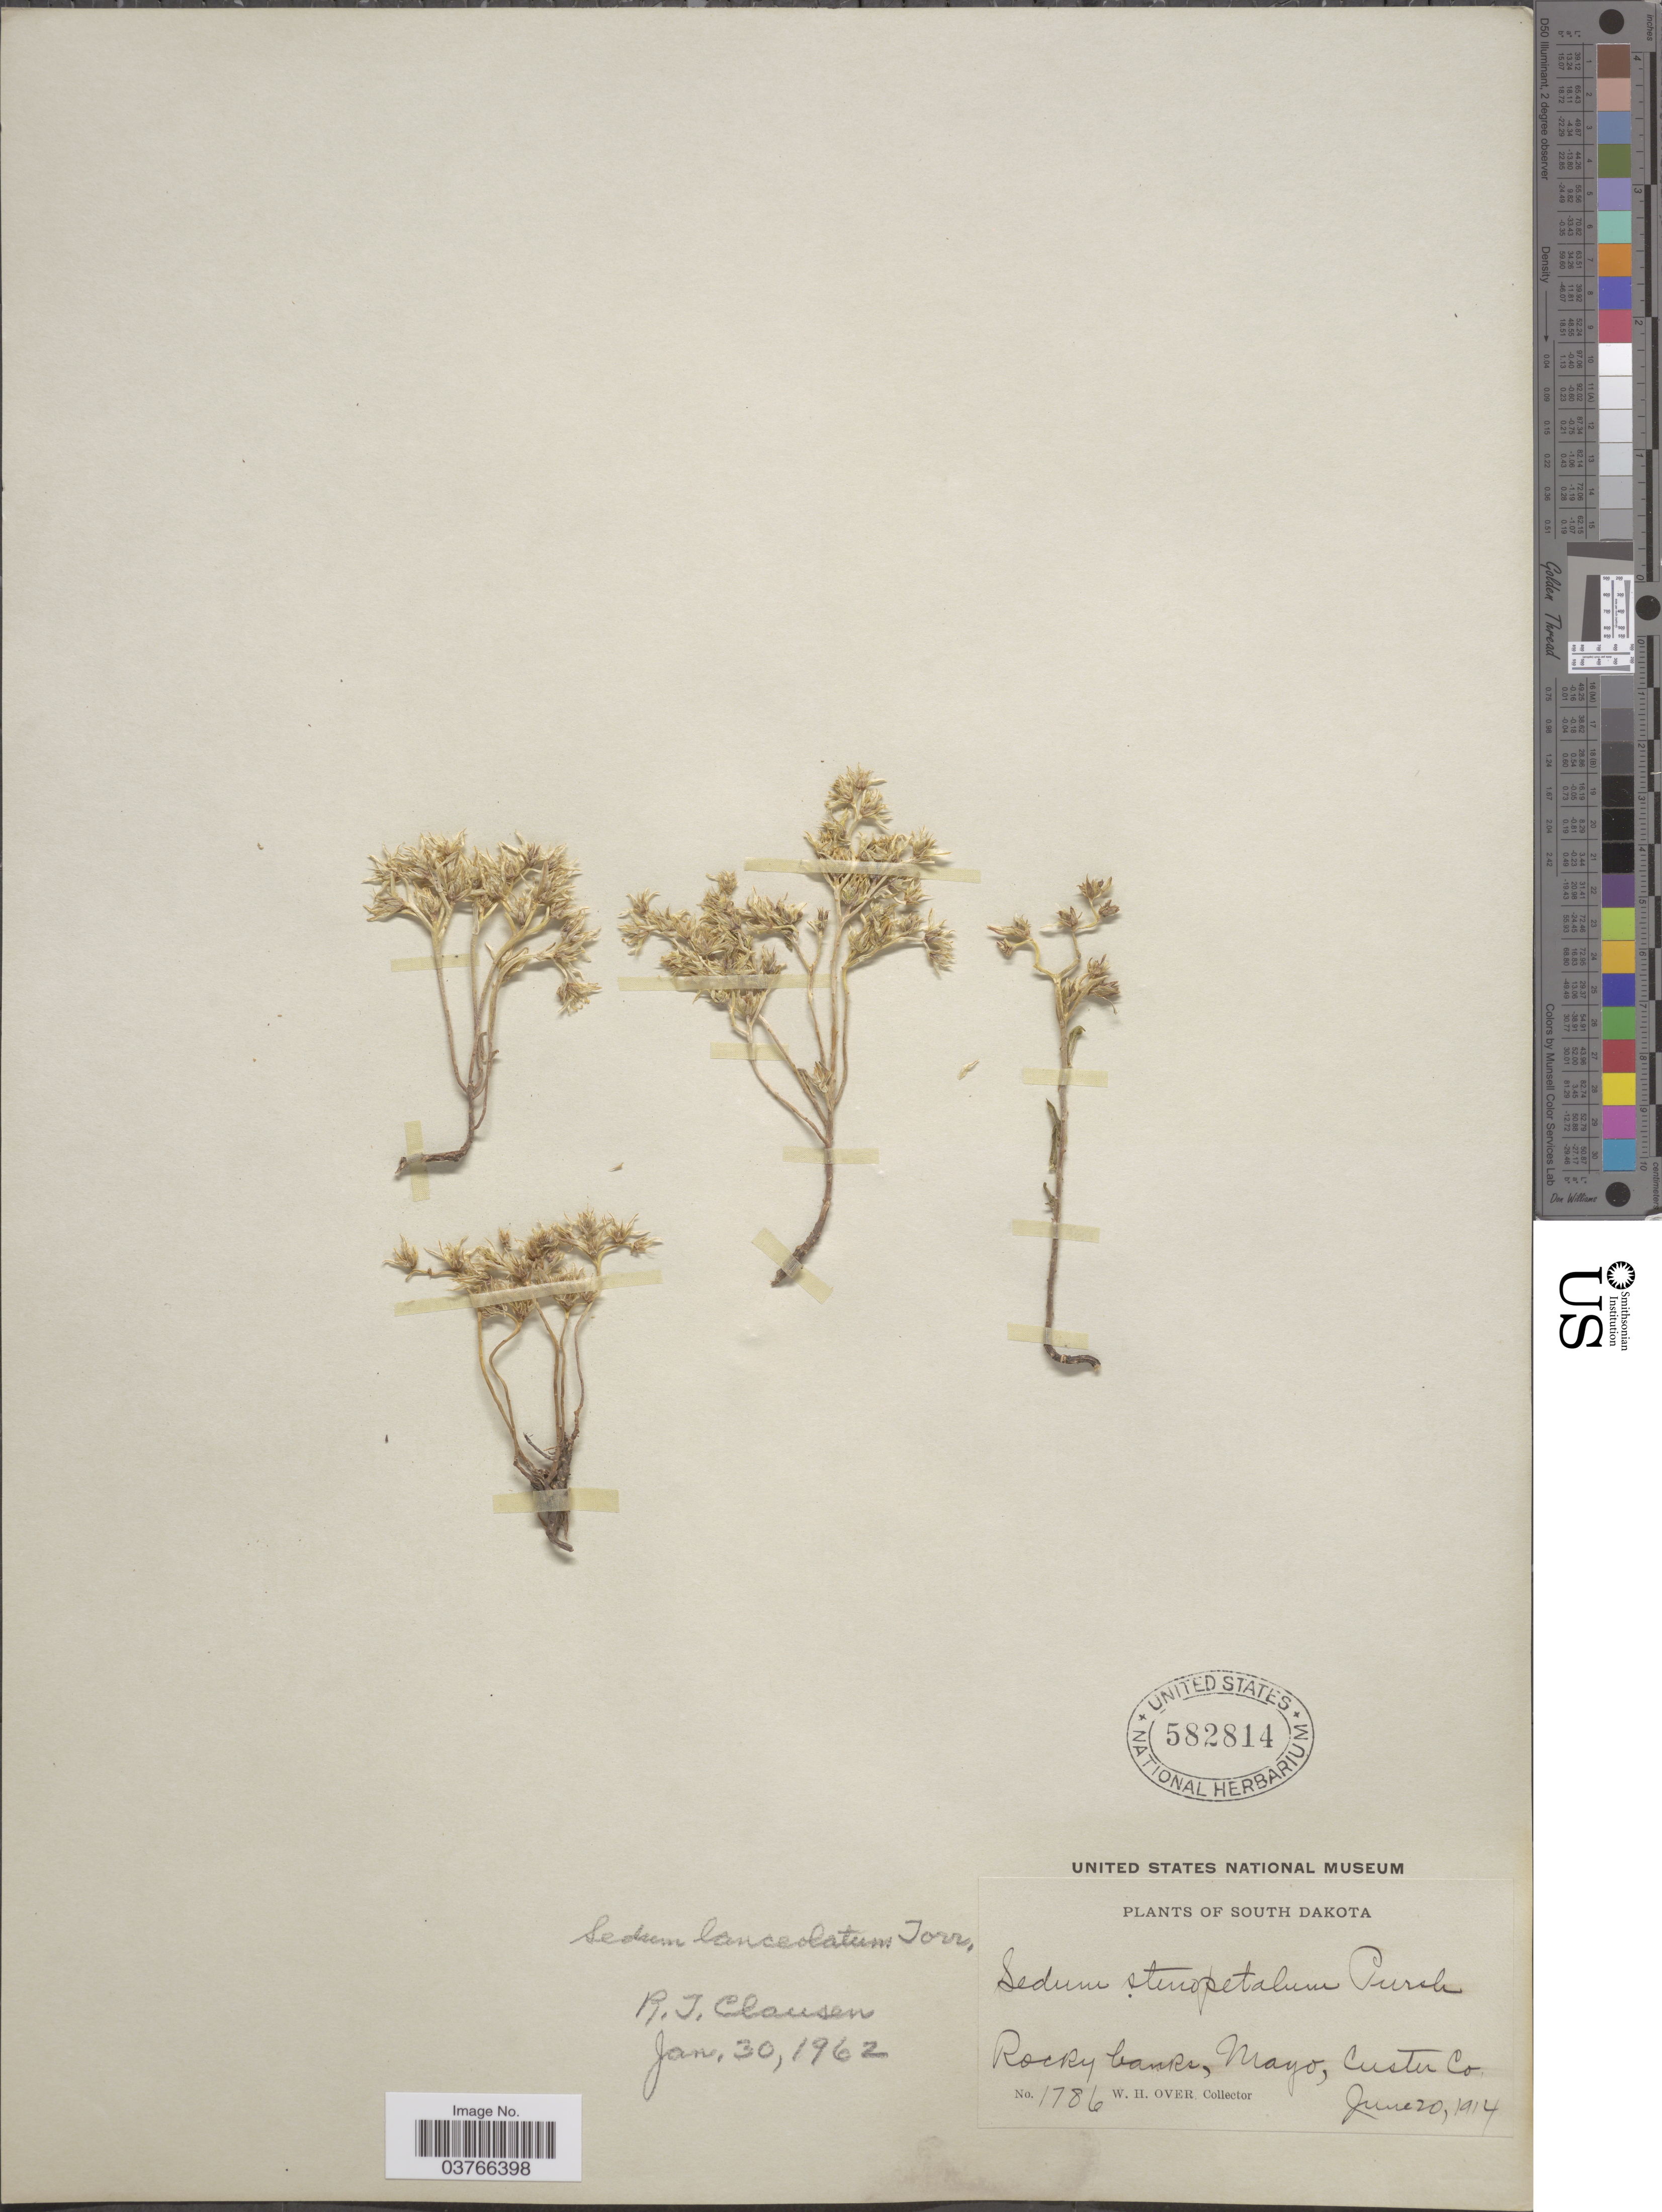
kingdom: Plantae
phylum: Tracheophyta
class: Magnoliopsida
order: Saxifragales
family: Crassulaceae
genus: Sedum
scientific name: Sedum lanceolatum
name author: Torr.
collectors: W. Over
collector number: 1786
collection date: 1914-06-20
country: United States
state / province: South Dakota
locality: Rocky banks, Mayo, Custer Co.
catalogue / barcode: US 582814